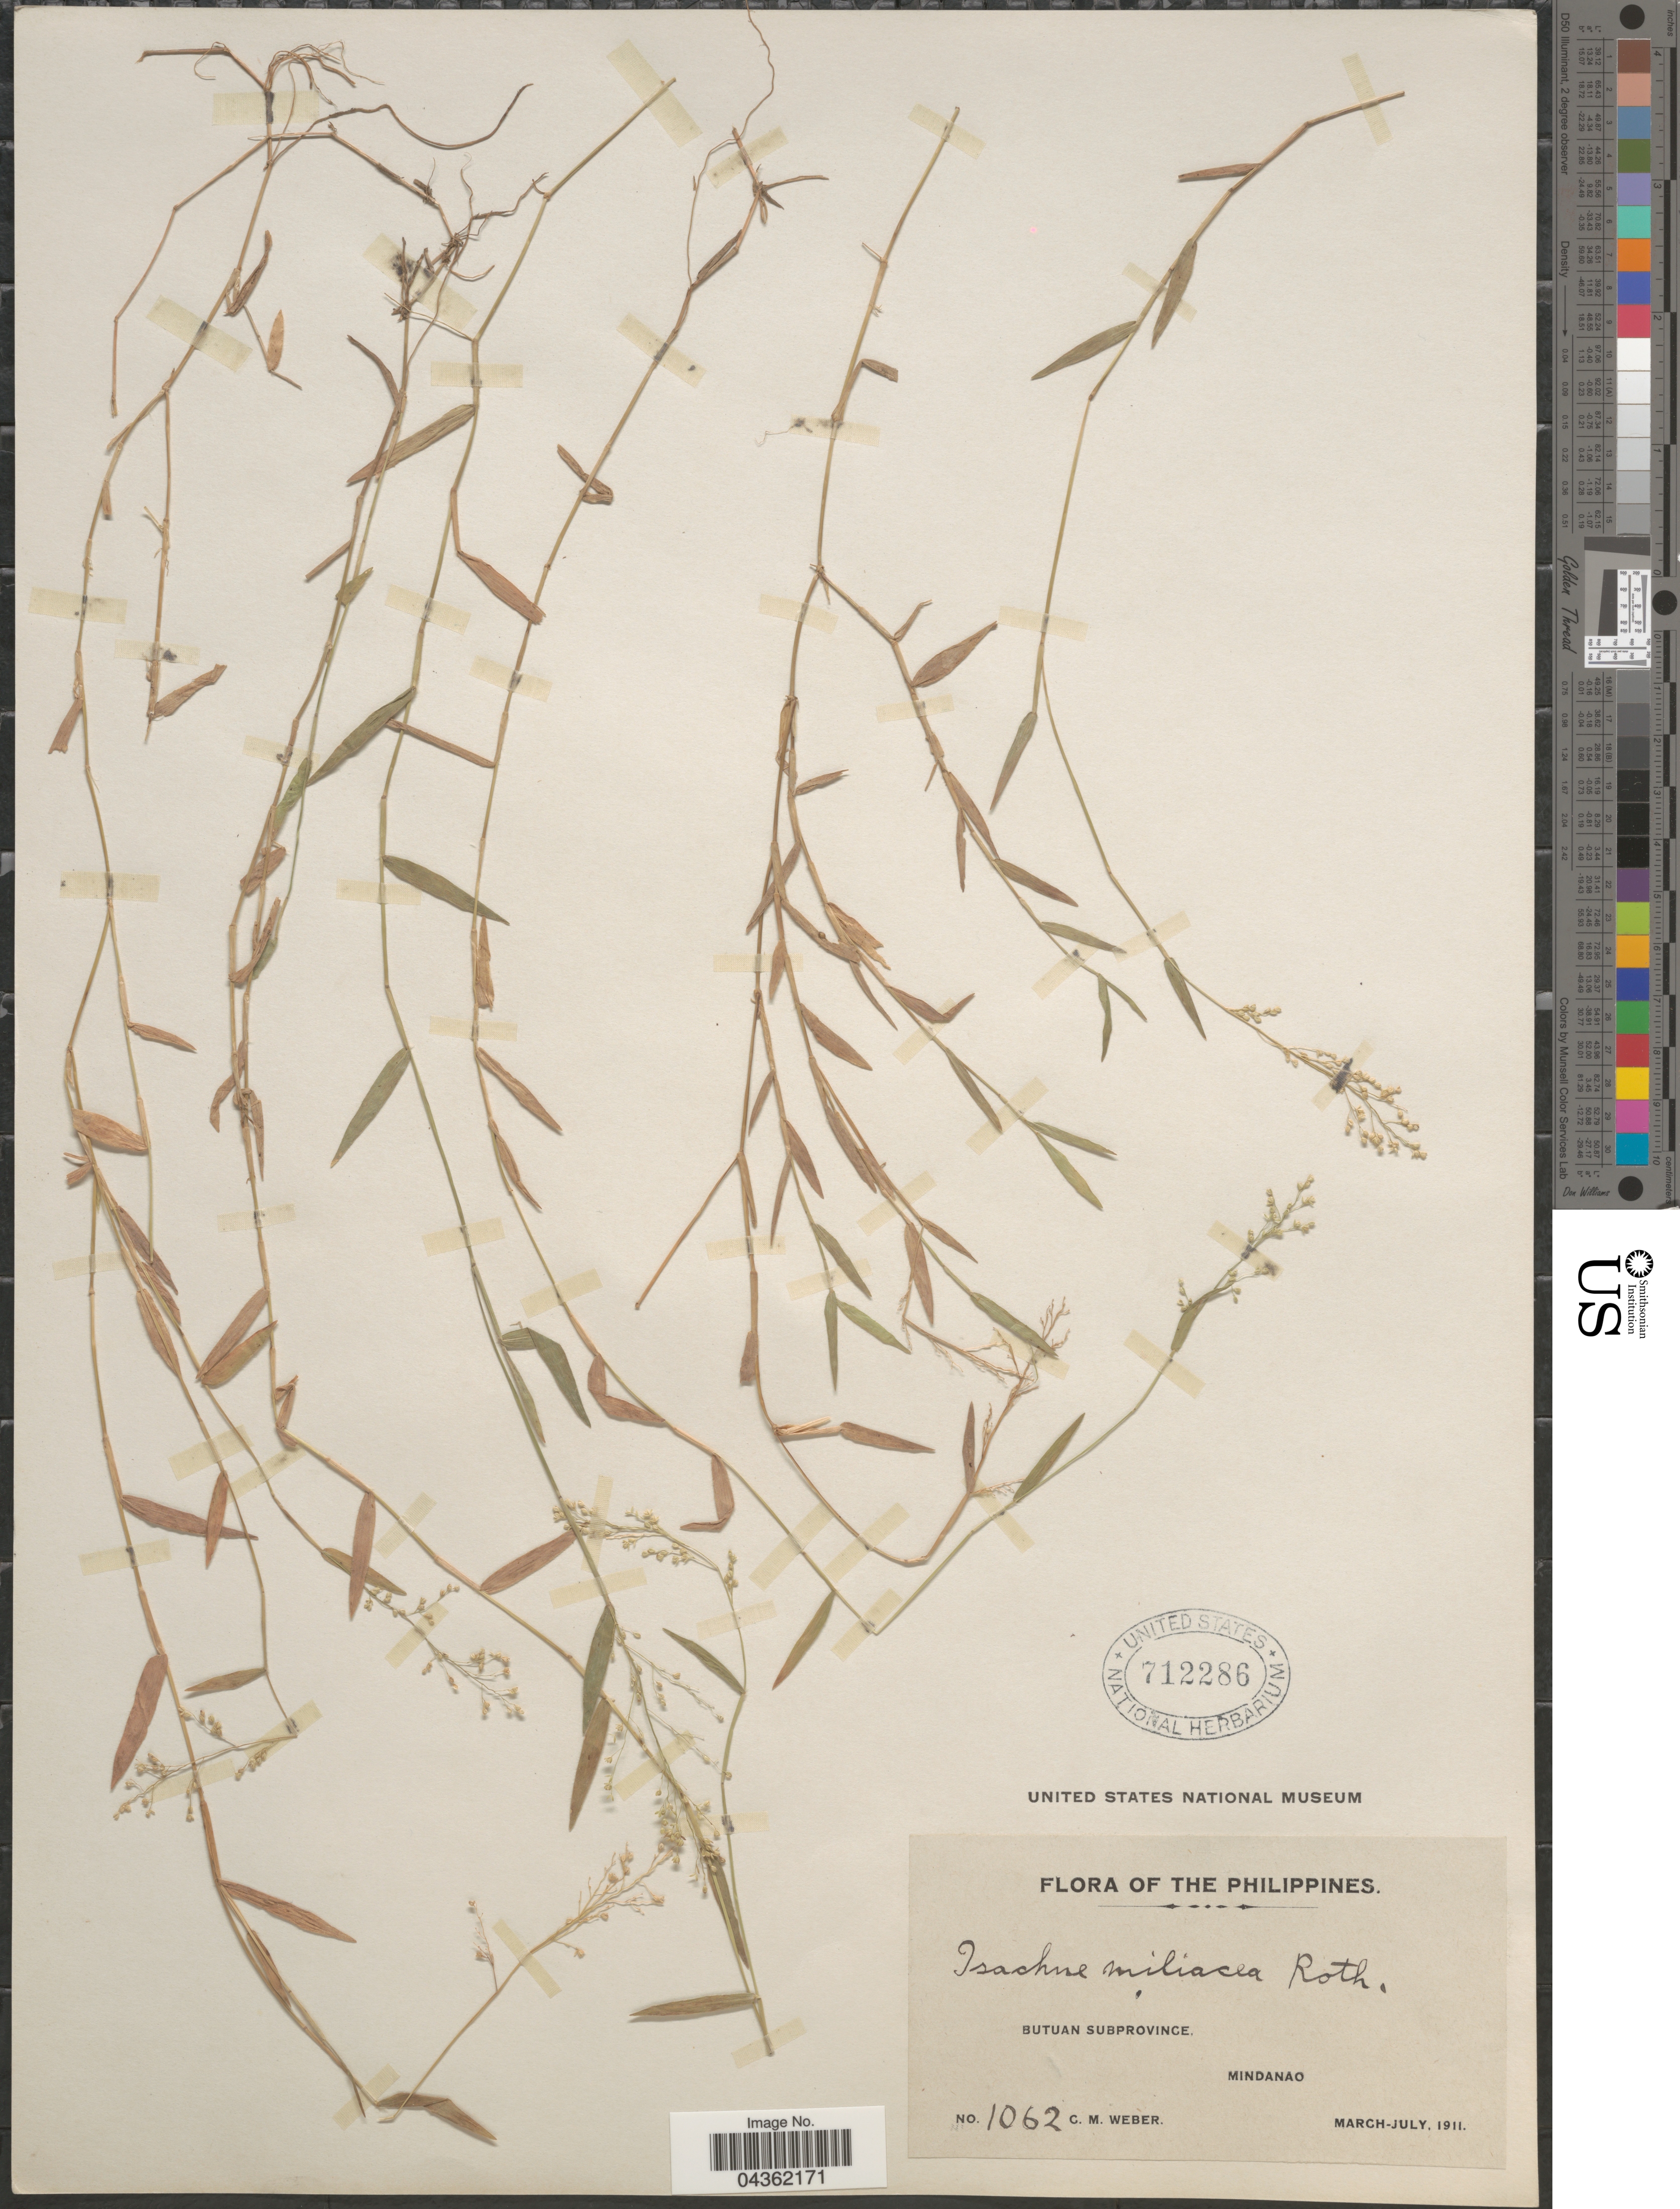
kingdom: Plantae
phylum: Tracheophyta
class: Liliopsida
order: Poales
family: Poaceae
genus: Isachne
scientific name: Isachne minutula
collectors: C. M. Weber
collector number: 1062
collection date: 1911-03/1911-07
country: Philippines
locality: Butuan Subprovince. Mindanao.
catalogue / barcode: US 712286